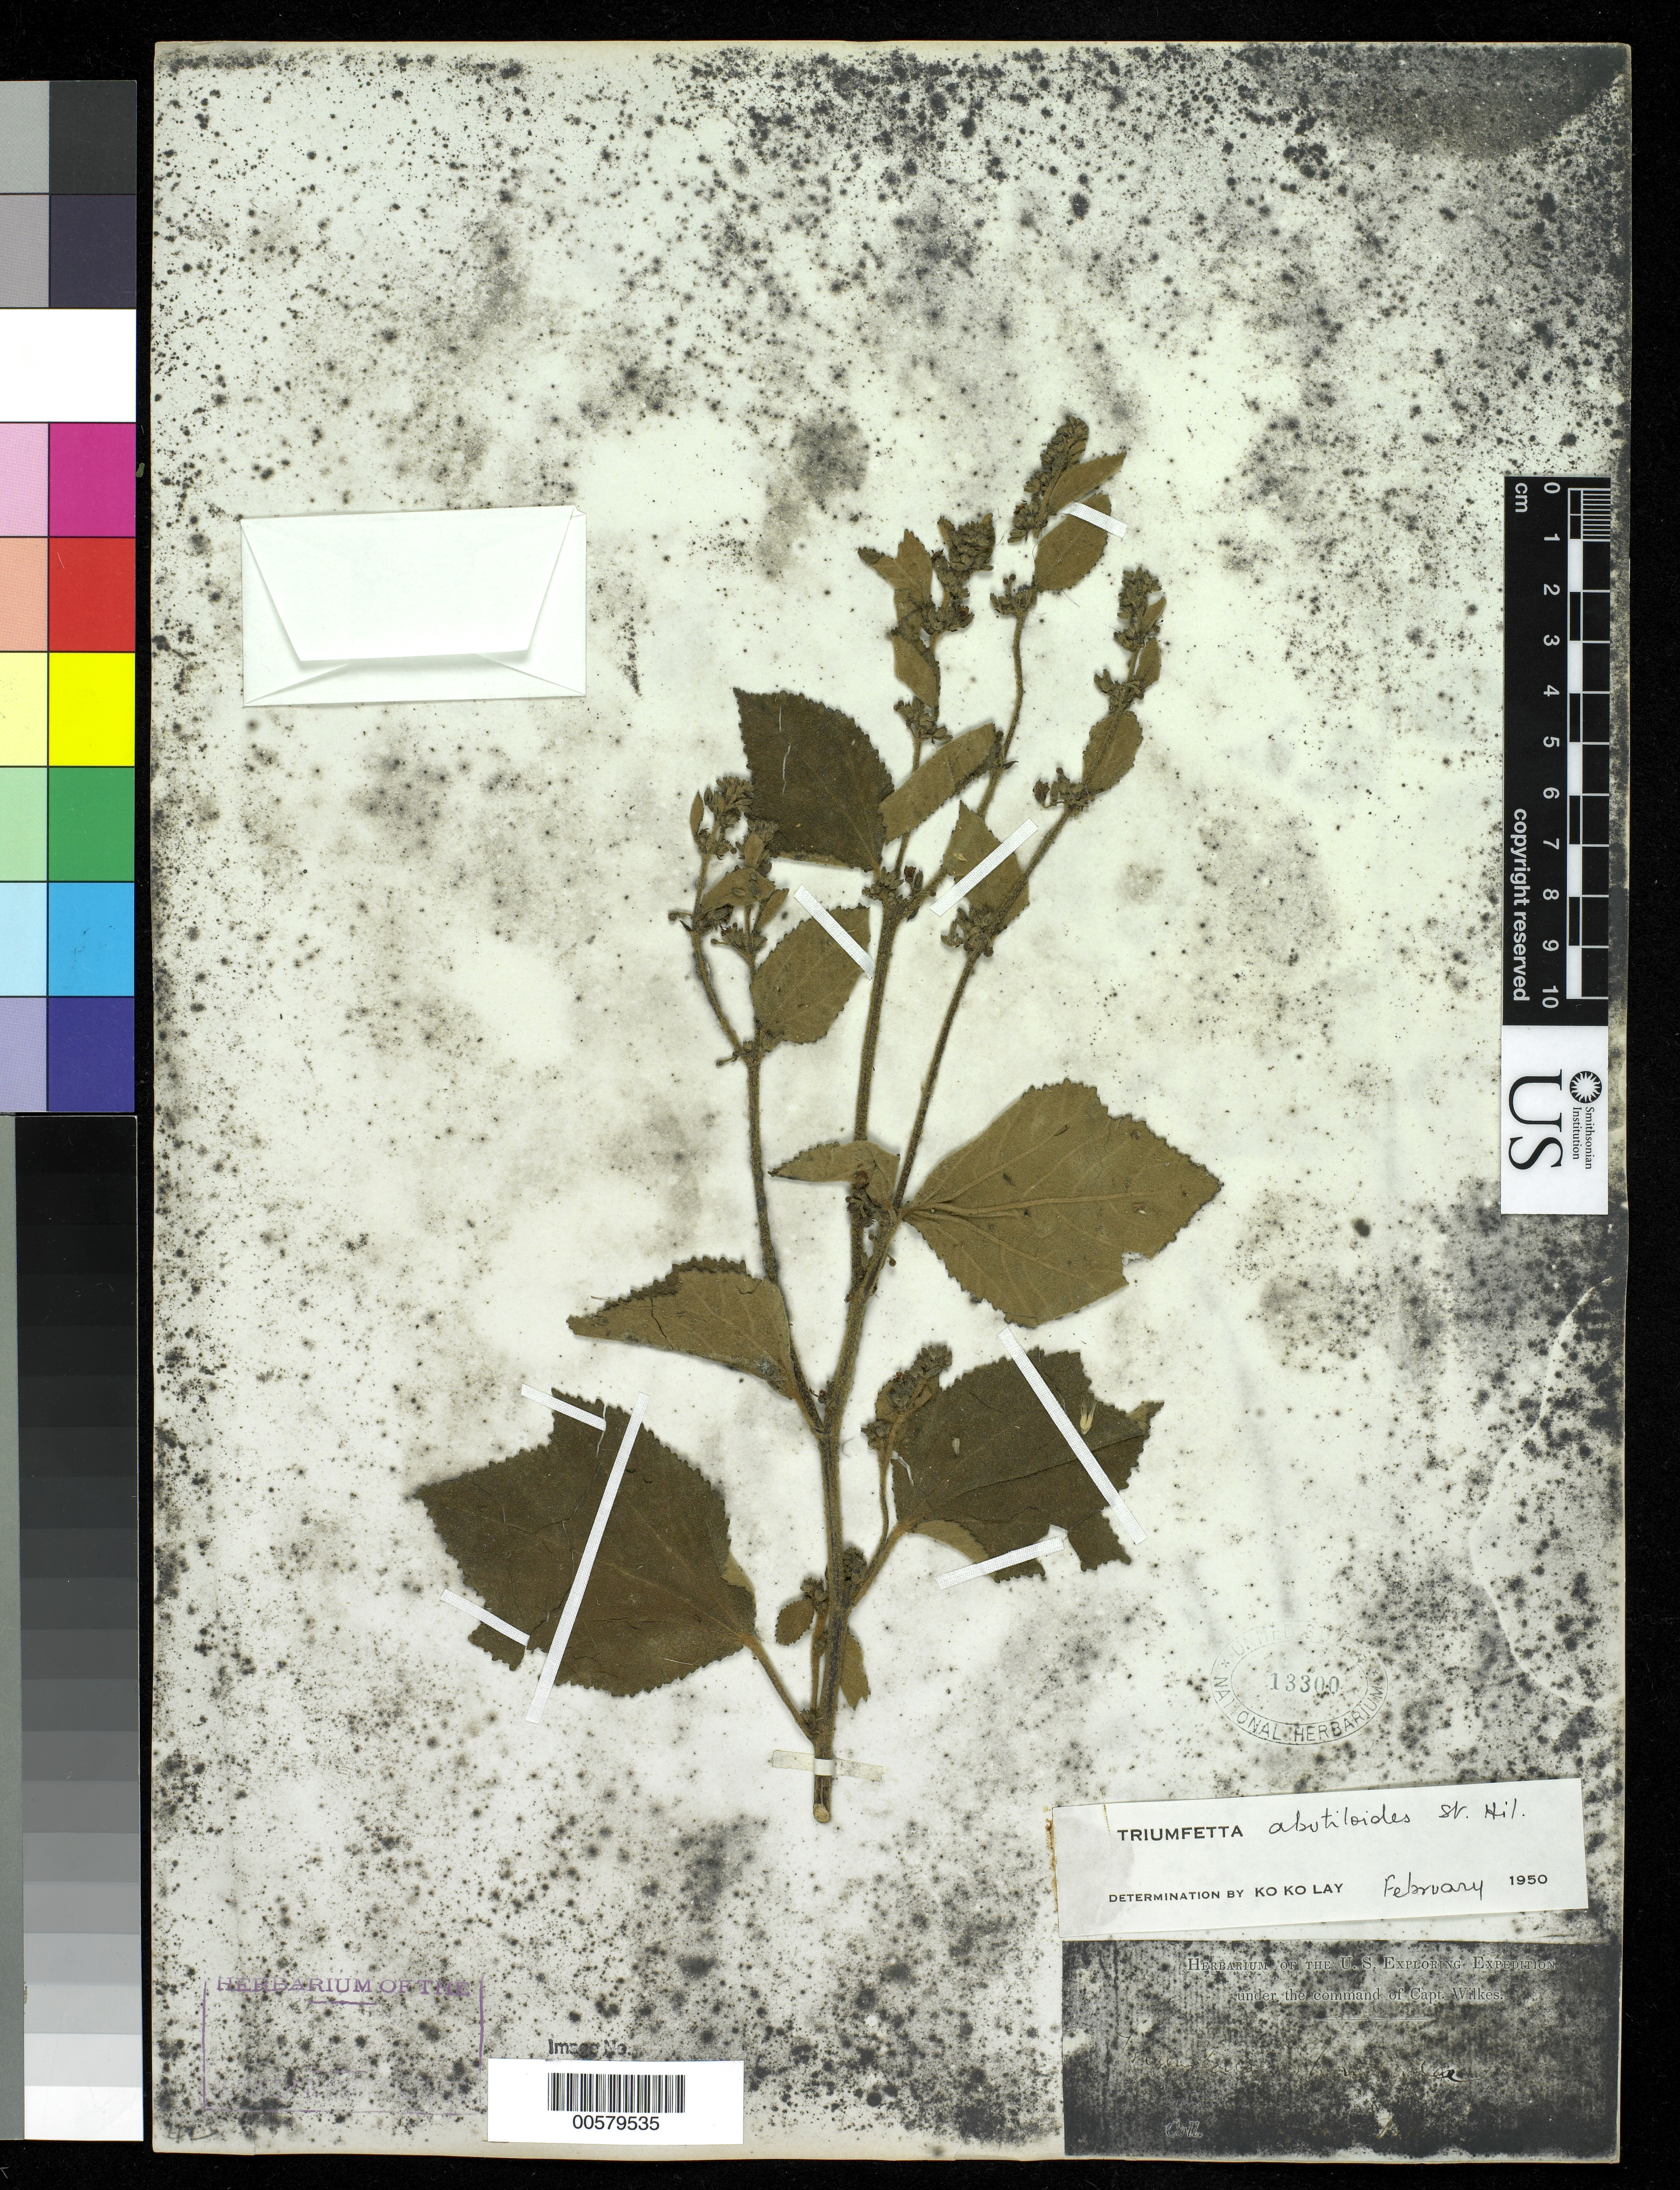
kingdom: Plantae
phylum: Tracheophyta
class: Magnoliopsida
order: Malvales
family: Malvaceae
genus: Triumfetta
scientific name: Triumfetta abutiloides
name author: A. St.-Hil.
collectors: Wilkes Explor. Exped.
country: Peru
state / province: San Martín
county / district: Mariscal Cáceres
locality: Rio Huallaga, margen Derecha del; Balsa Probana; dtto. Tocache Nuevo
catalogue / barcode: US 13300